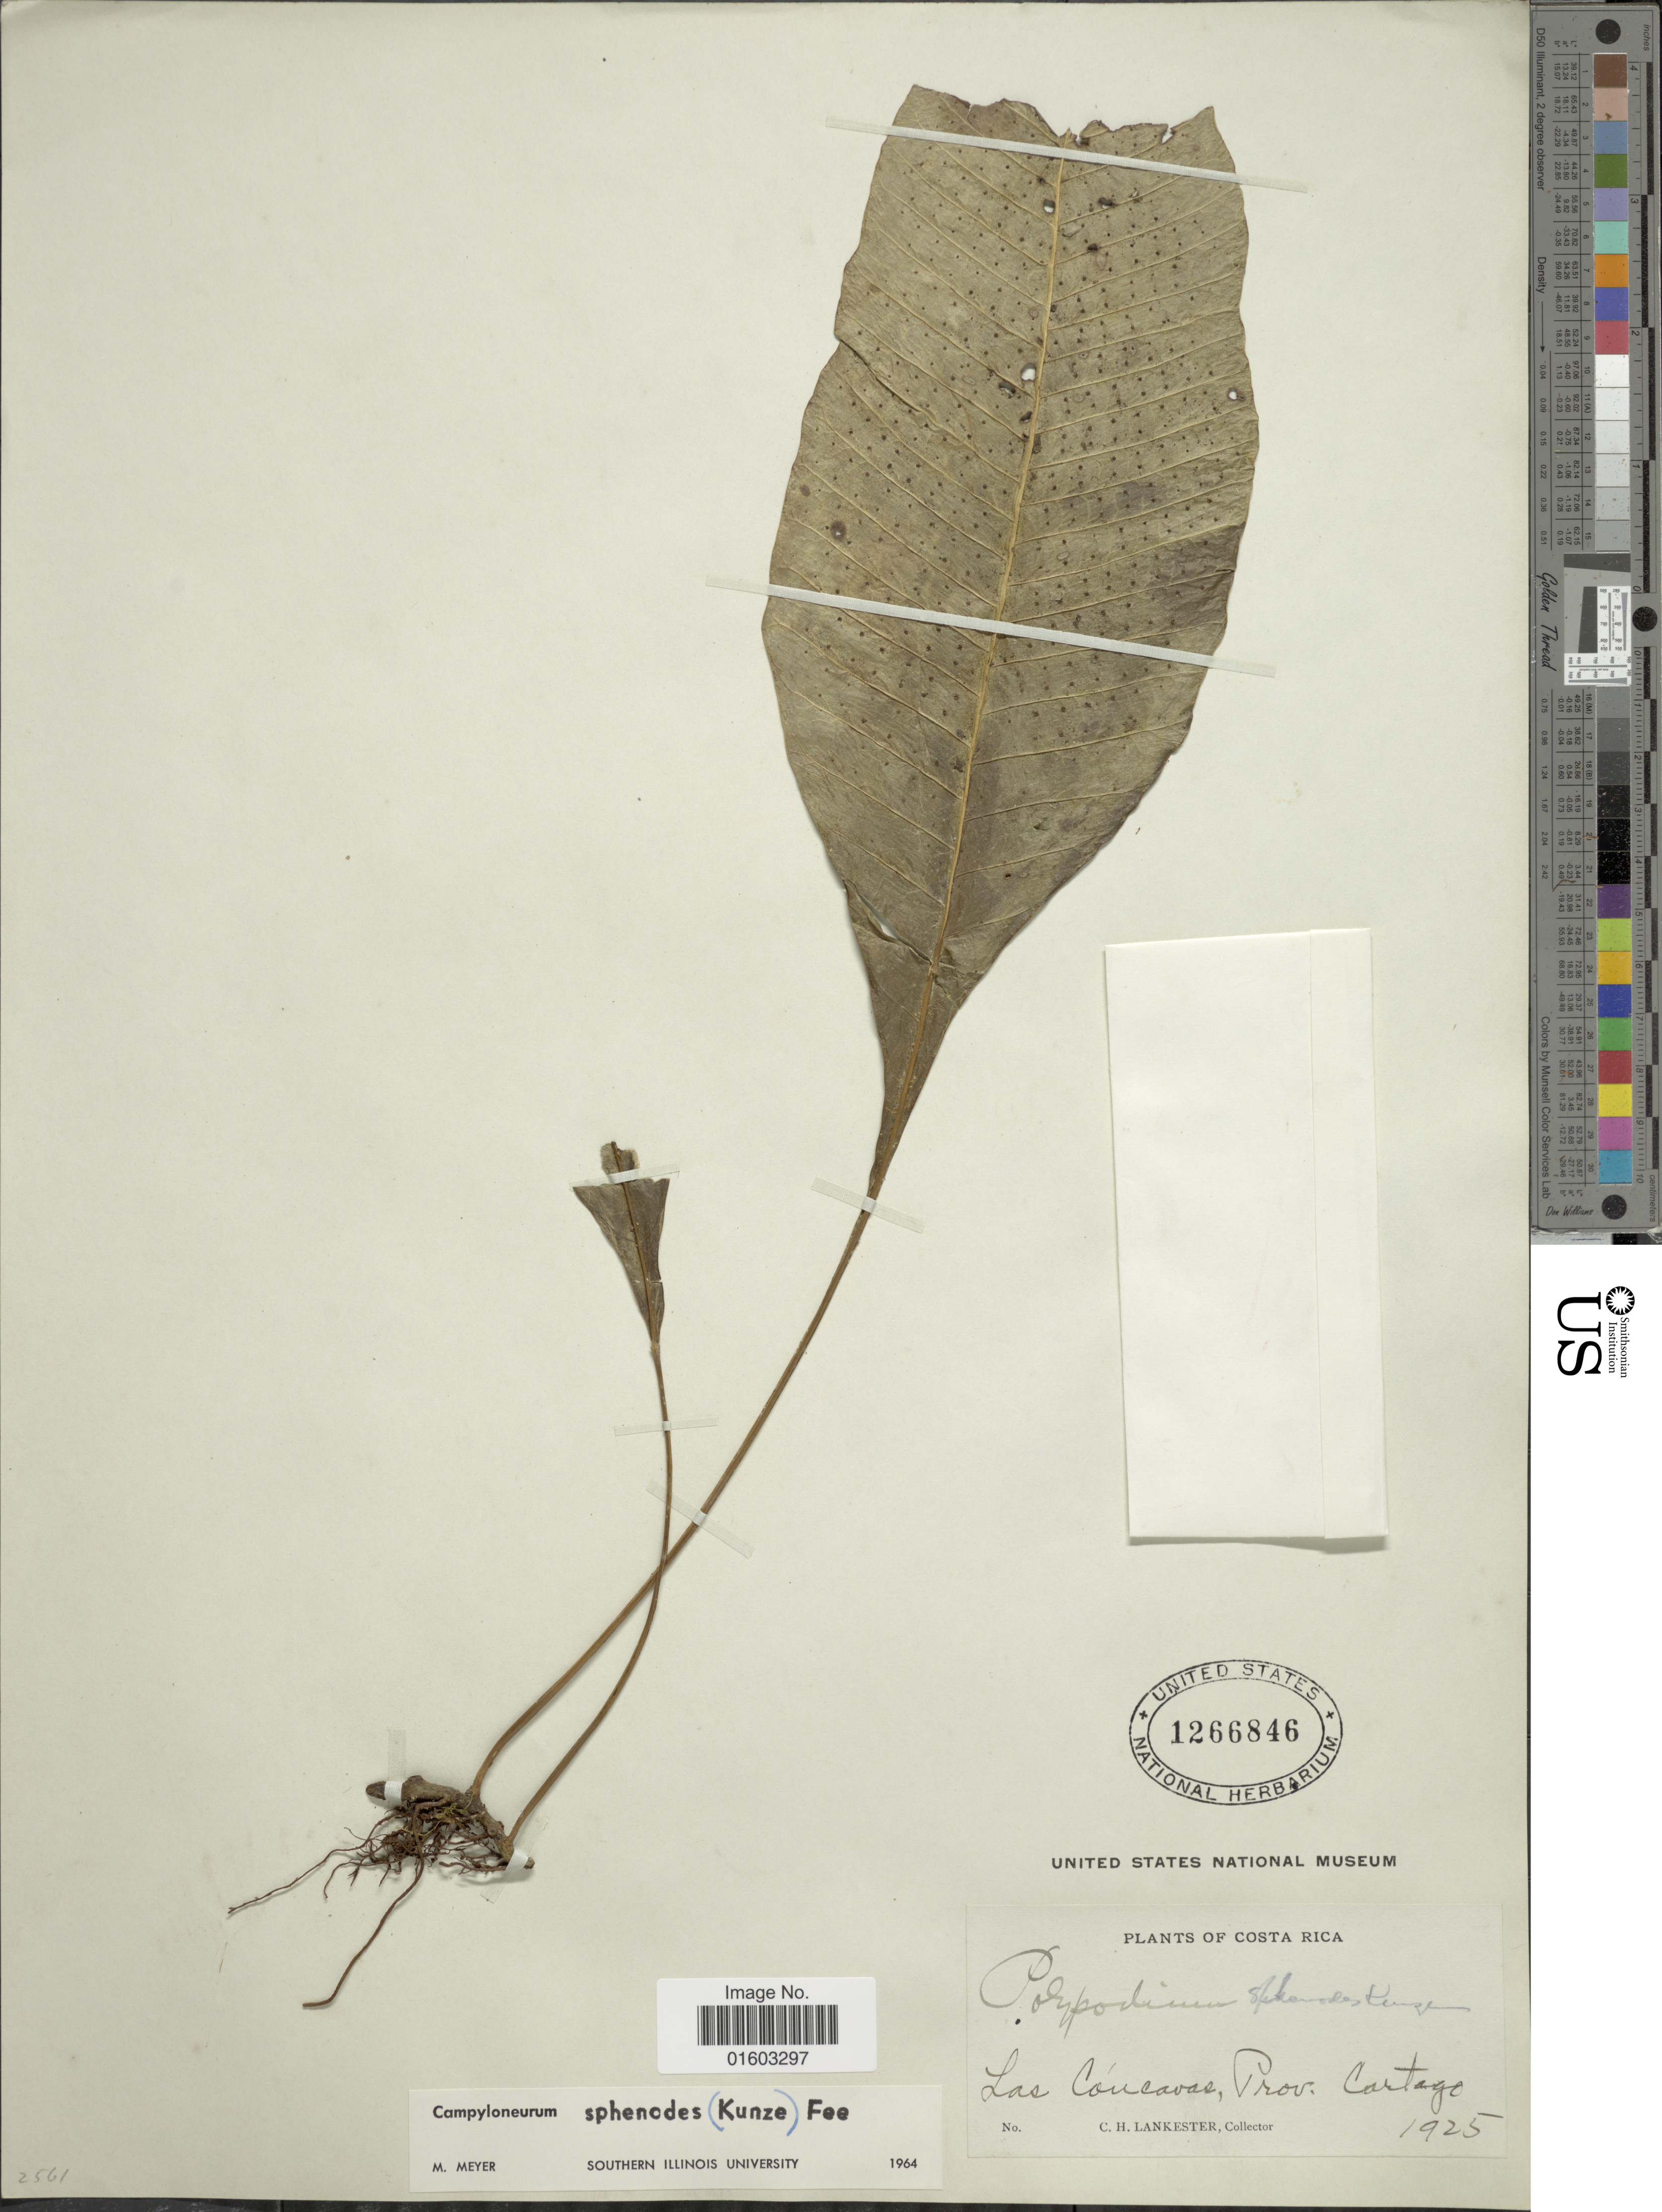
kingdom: Plantae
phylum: Tracheophyta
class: Polypodiopsida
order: Polypodiales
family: Polypodiaceae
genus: Campyloneurum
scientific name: Campyloneurum wercklei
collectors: C. H. Lankester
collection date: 1925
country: Costa Rica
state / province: Cartago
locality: Las Concavas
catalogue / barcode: US 1266846